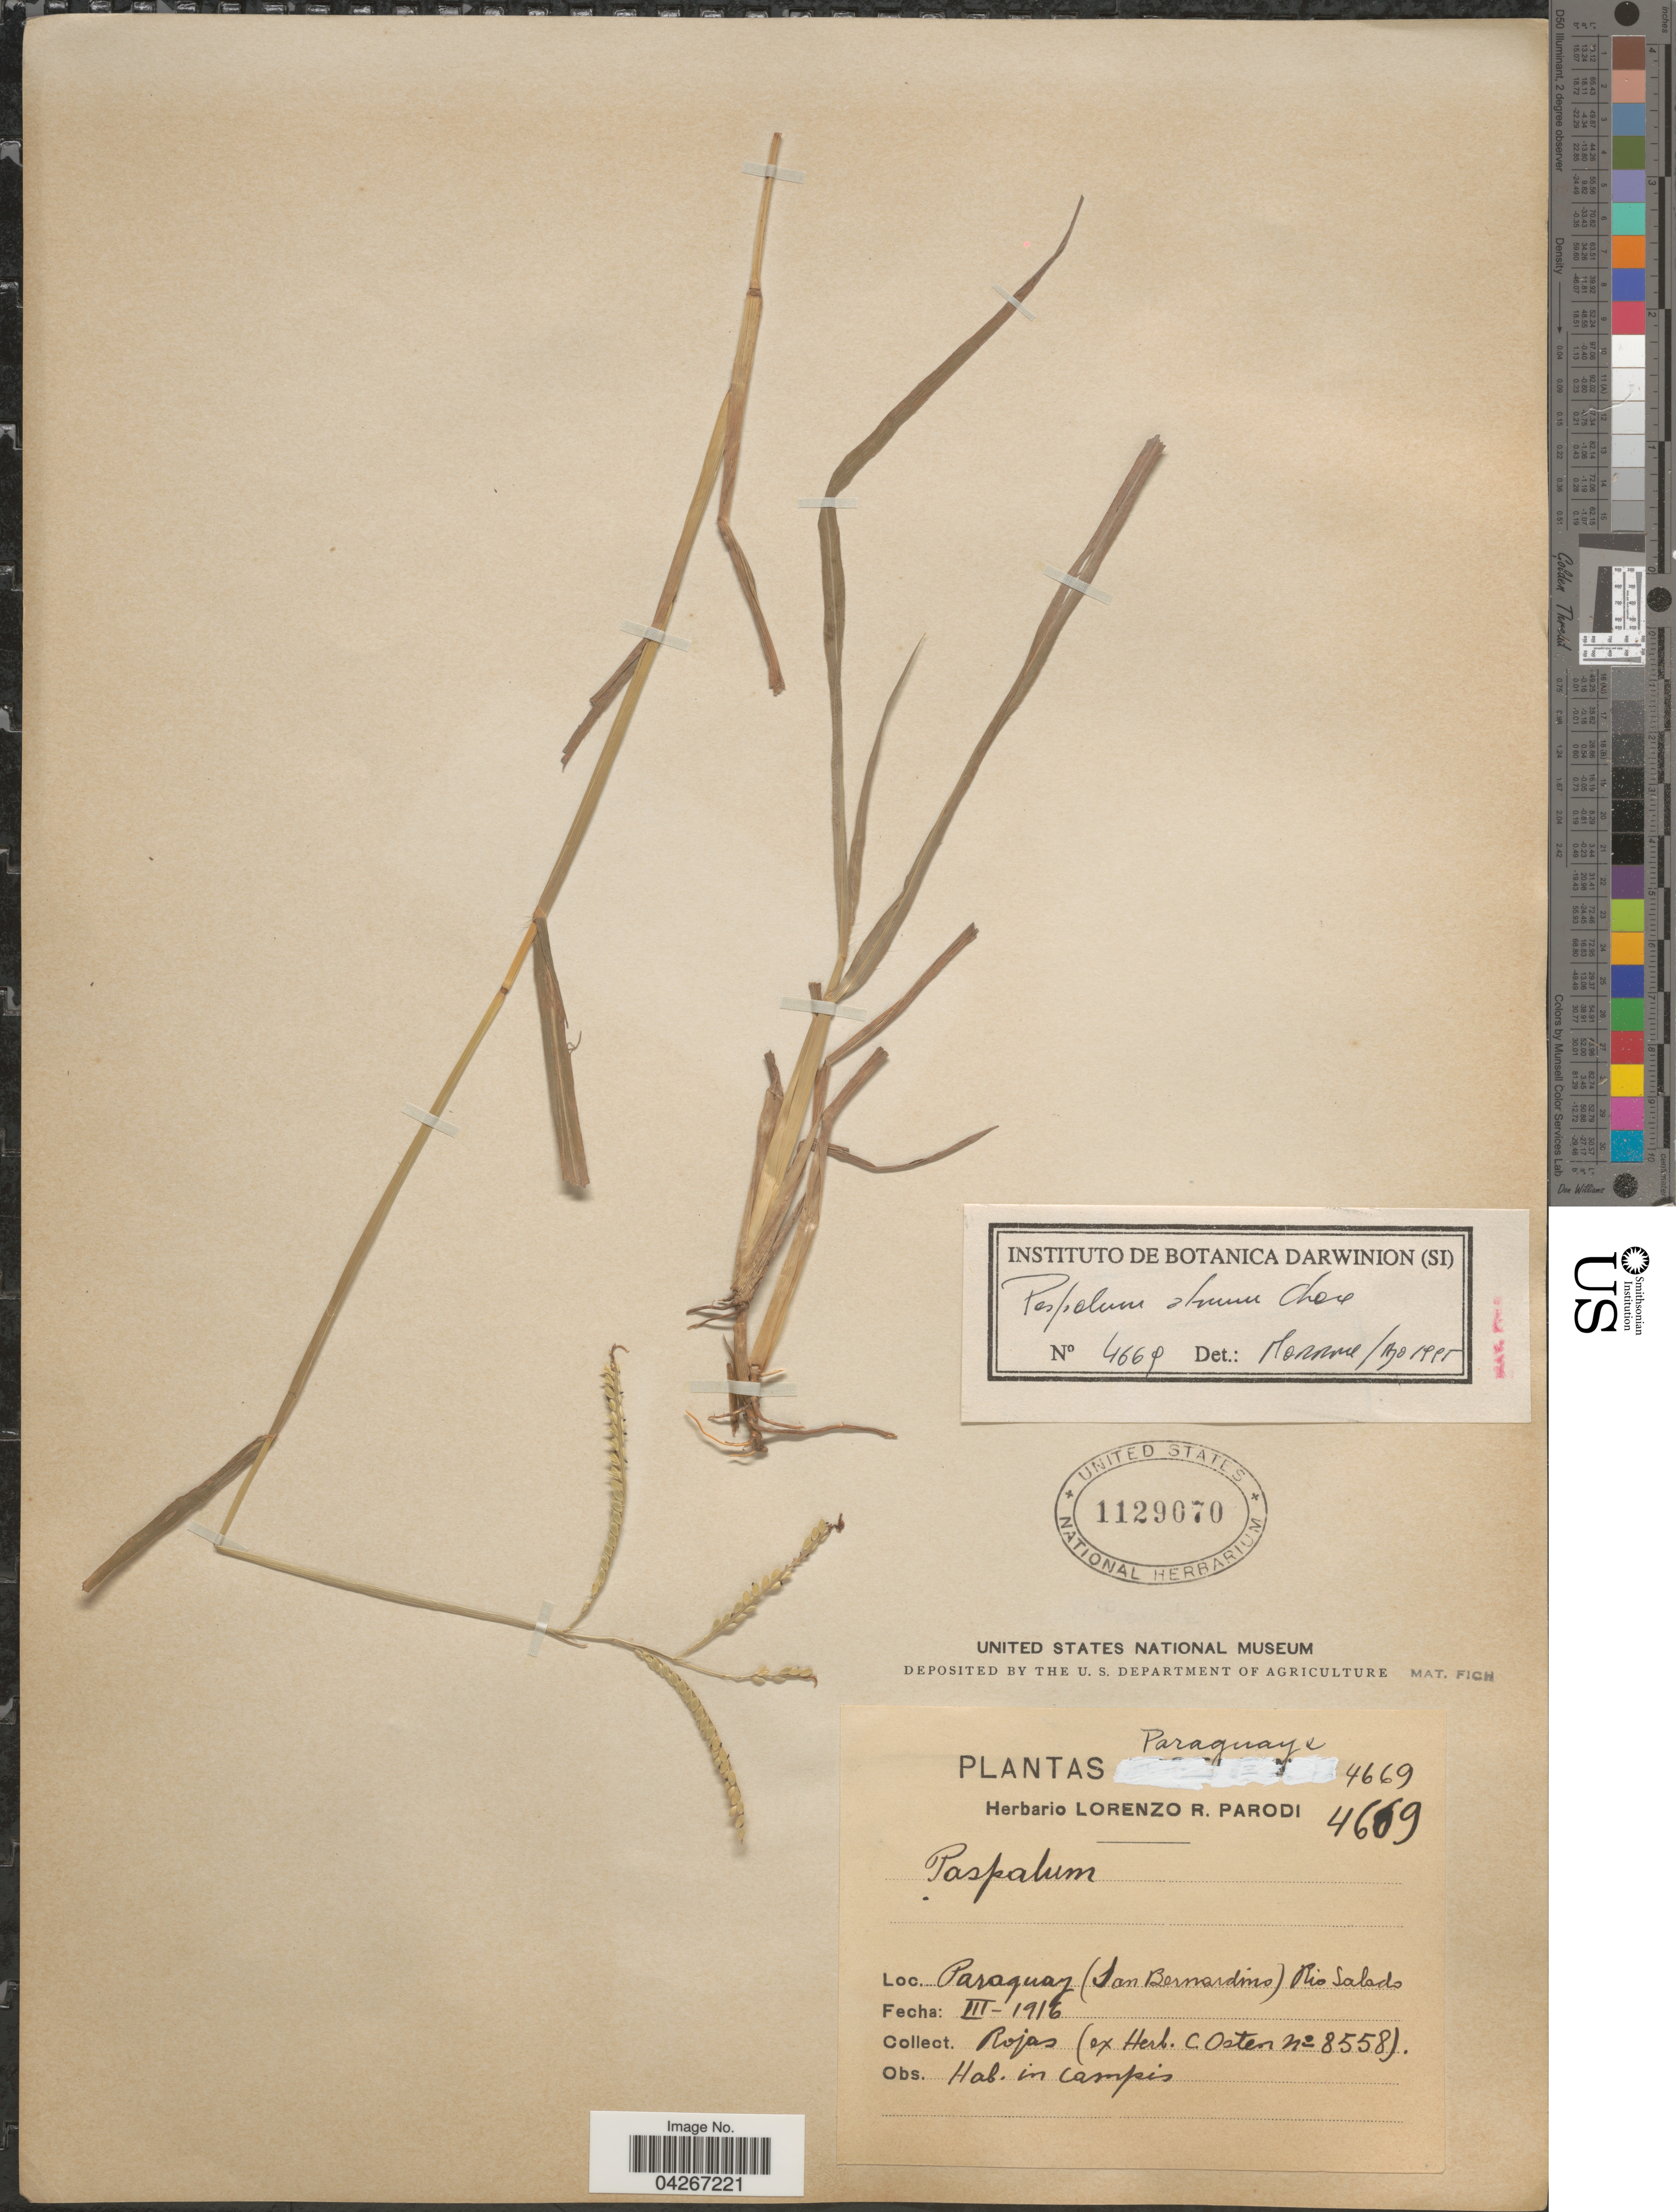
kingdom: Plantae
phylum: Tracheophyta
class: Liliopsida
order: Poales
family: Poaceae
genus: Paspalum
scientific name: Paspalum almum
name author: Chase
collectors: Rojas, --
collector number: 4669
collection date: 1916-03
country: Paraguay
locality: Paraguay (San Bernardino) Rio Salado.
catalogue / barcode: US 1129070